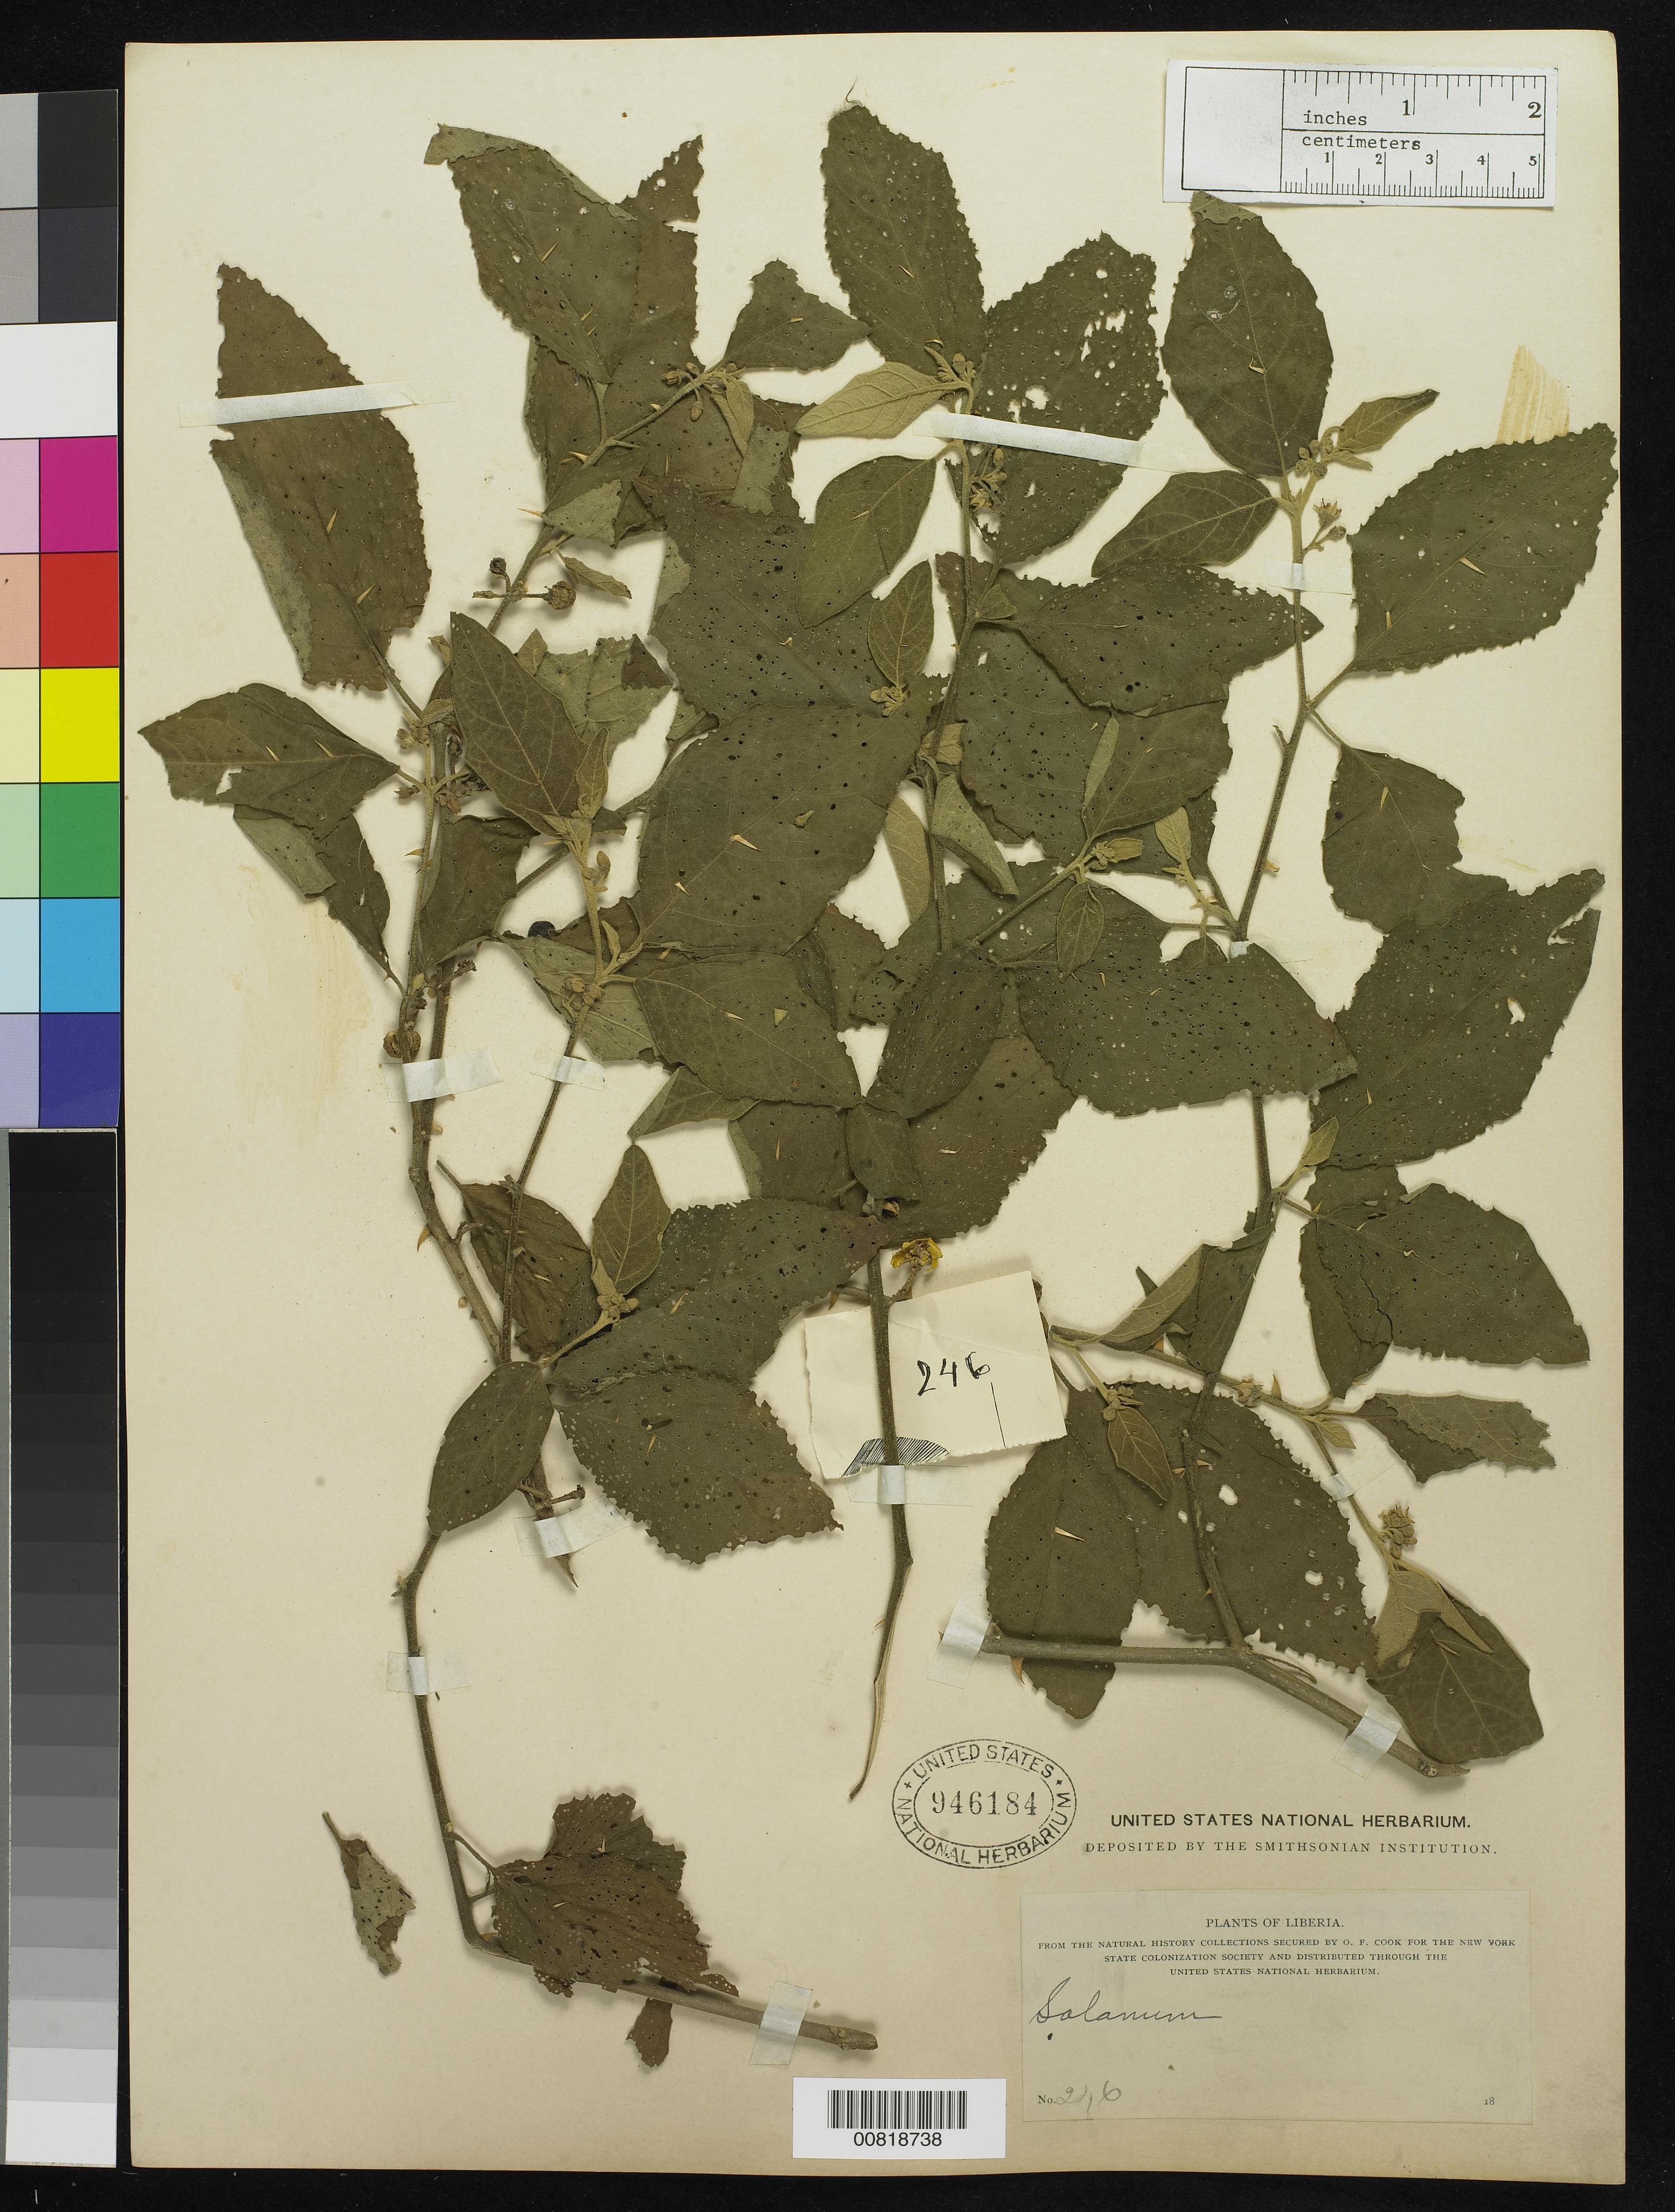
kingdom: Plantae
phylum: Tracheophyta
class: Magnoliopsida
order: Solanales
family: Solanaceae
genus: Solanum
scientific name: Solanum anguivi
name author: Lam.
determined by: Knapp, S. D.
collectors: O. F. Cook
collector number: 246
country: Liberia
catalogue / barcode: US 946184